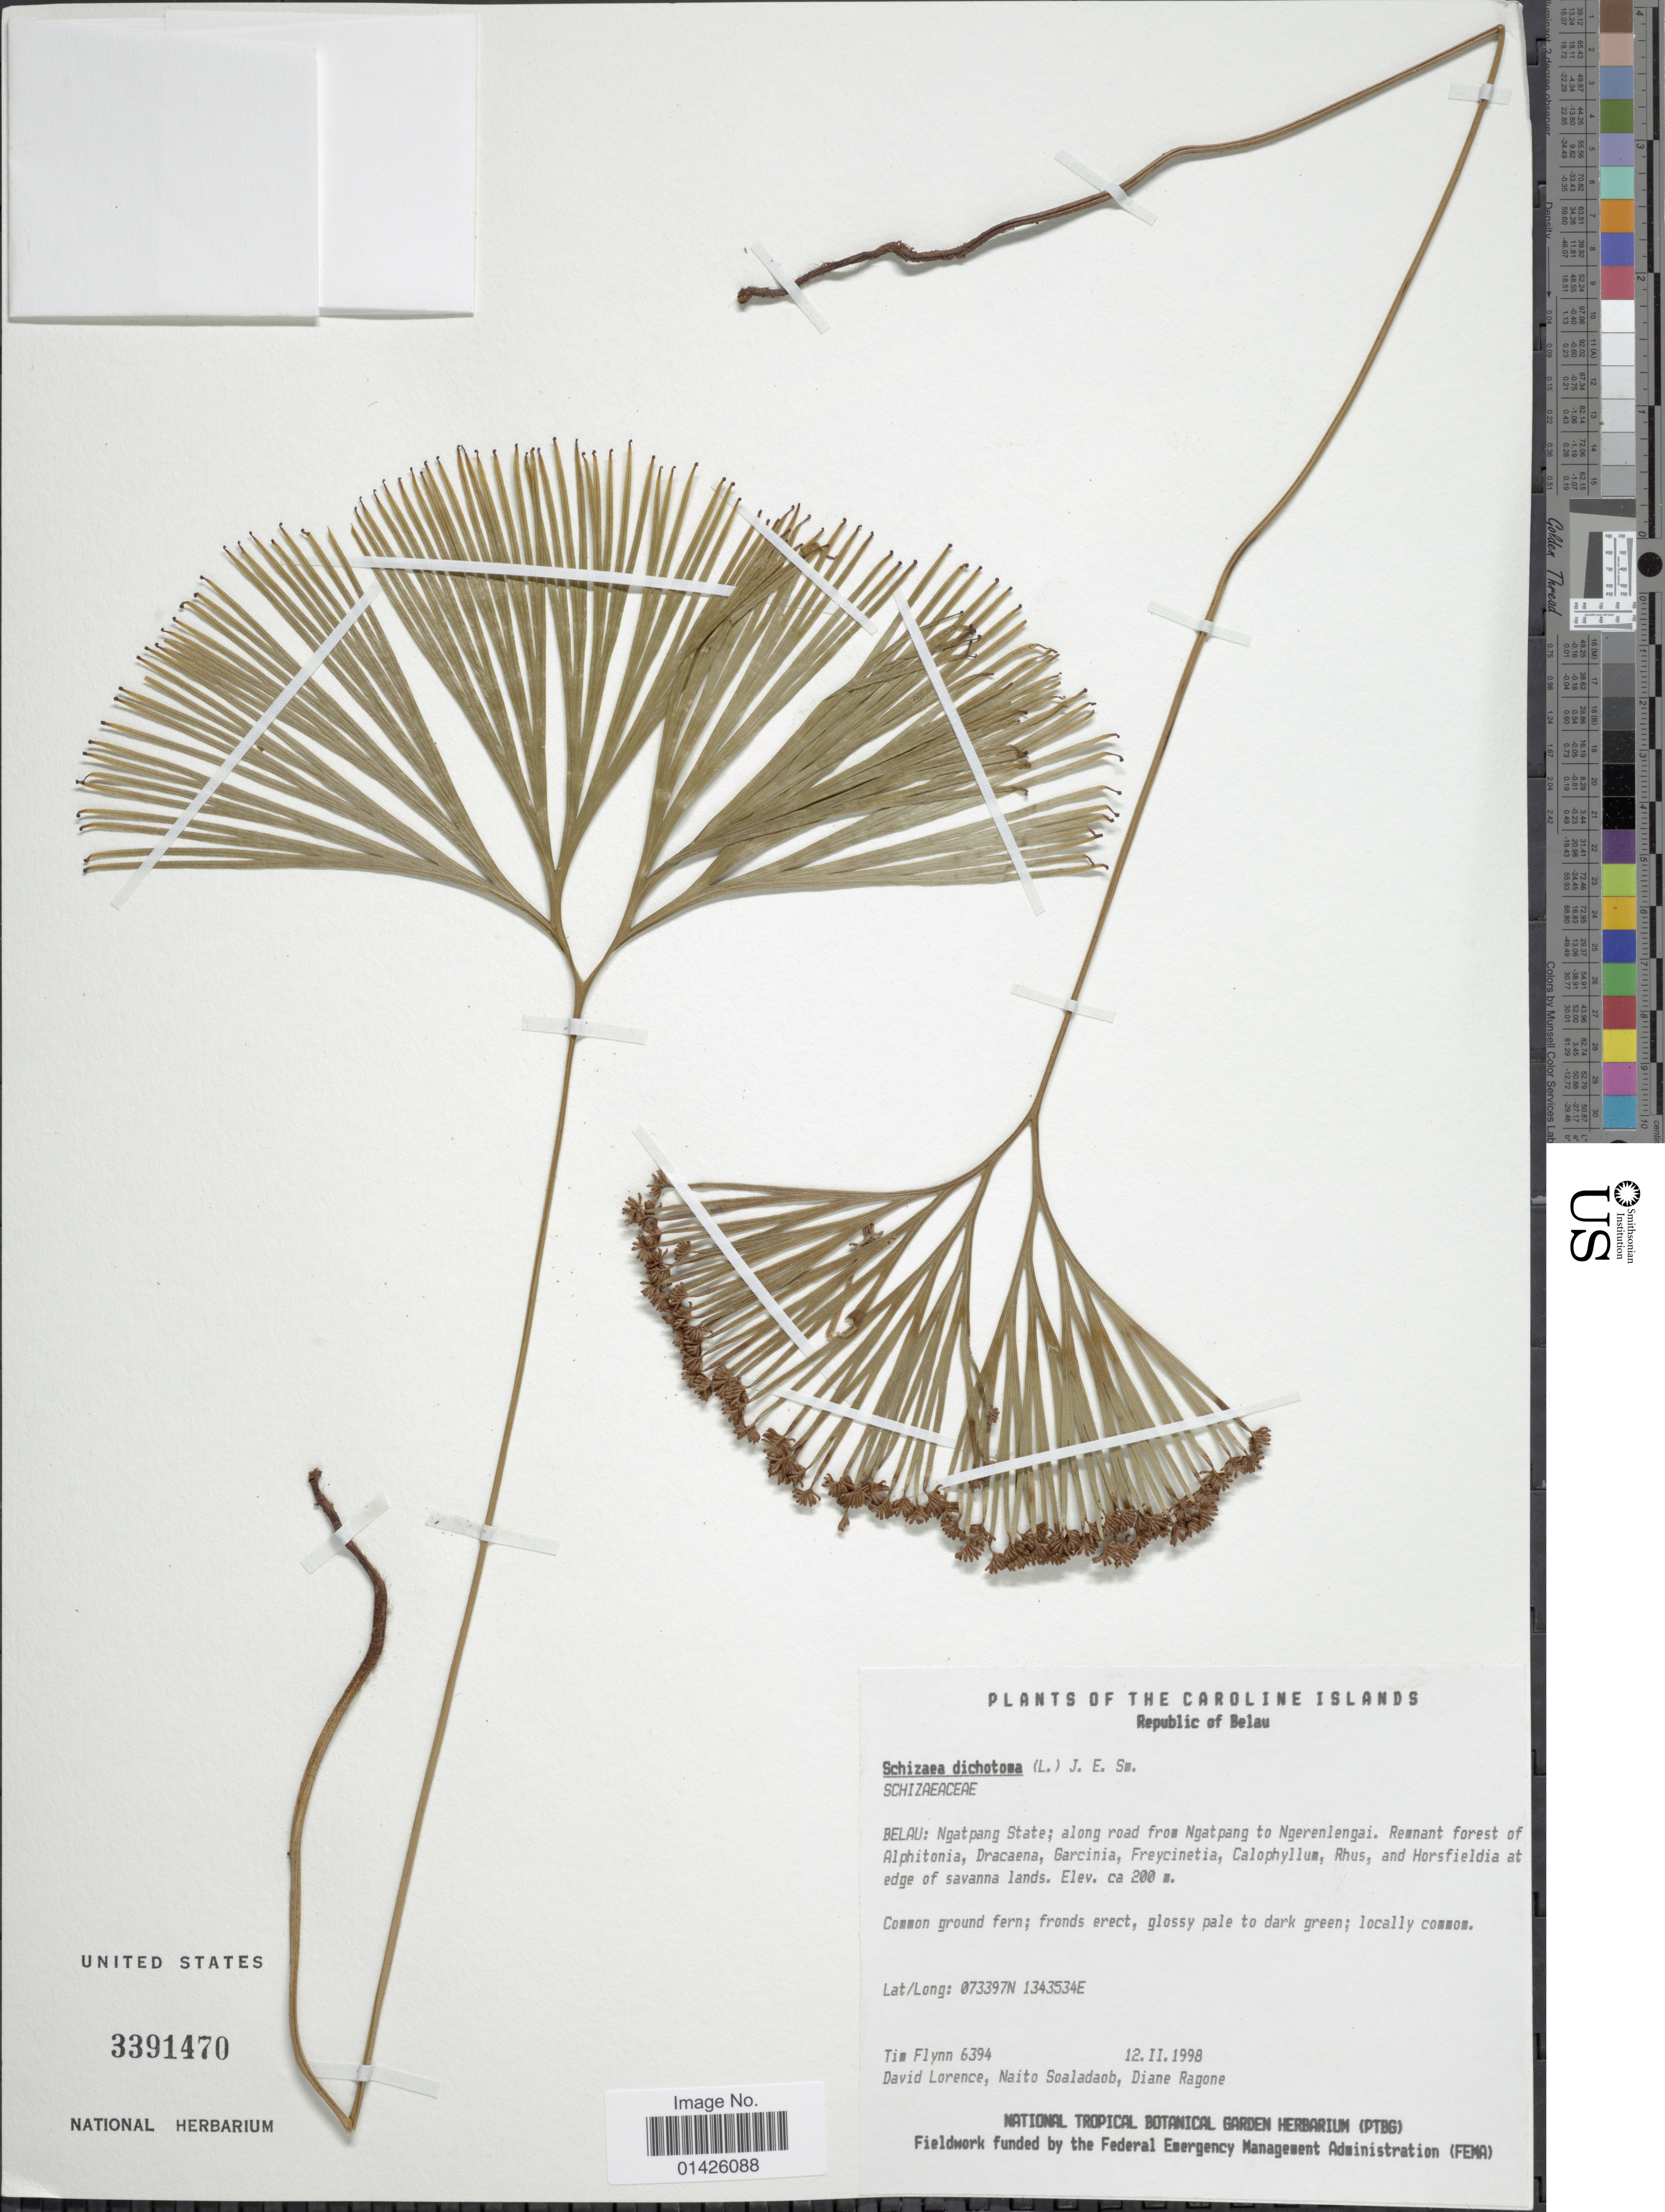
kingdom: Plantae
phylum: Tracheophyta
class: Polypodiopsida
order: Schizaeales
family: Schizaeaceae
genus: Schizaea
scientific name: Schizaea dichotoma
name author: (L.) J. Sm.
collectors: T. Flynn, D. Lorence, N. Soaladaob & D. Ragone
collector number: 6394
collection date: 1998-02-12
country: Palau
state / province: Ngatpang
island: Babeldaob [Babelthuap]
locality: Ngatpang State; along road from Ngatpang to Ngerenlengai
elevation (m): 200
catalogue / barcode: US 3391470